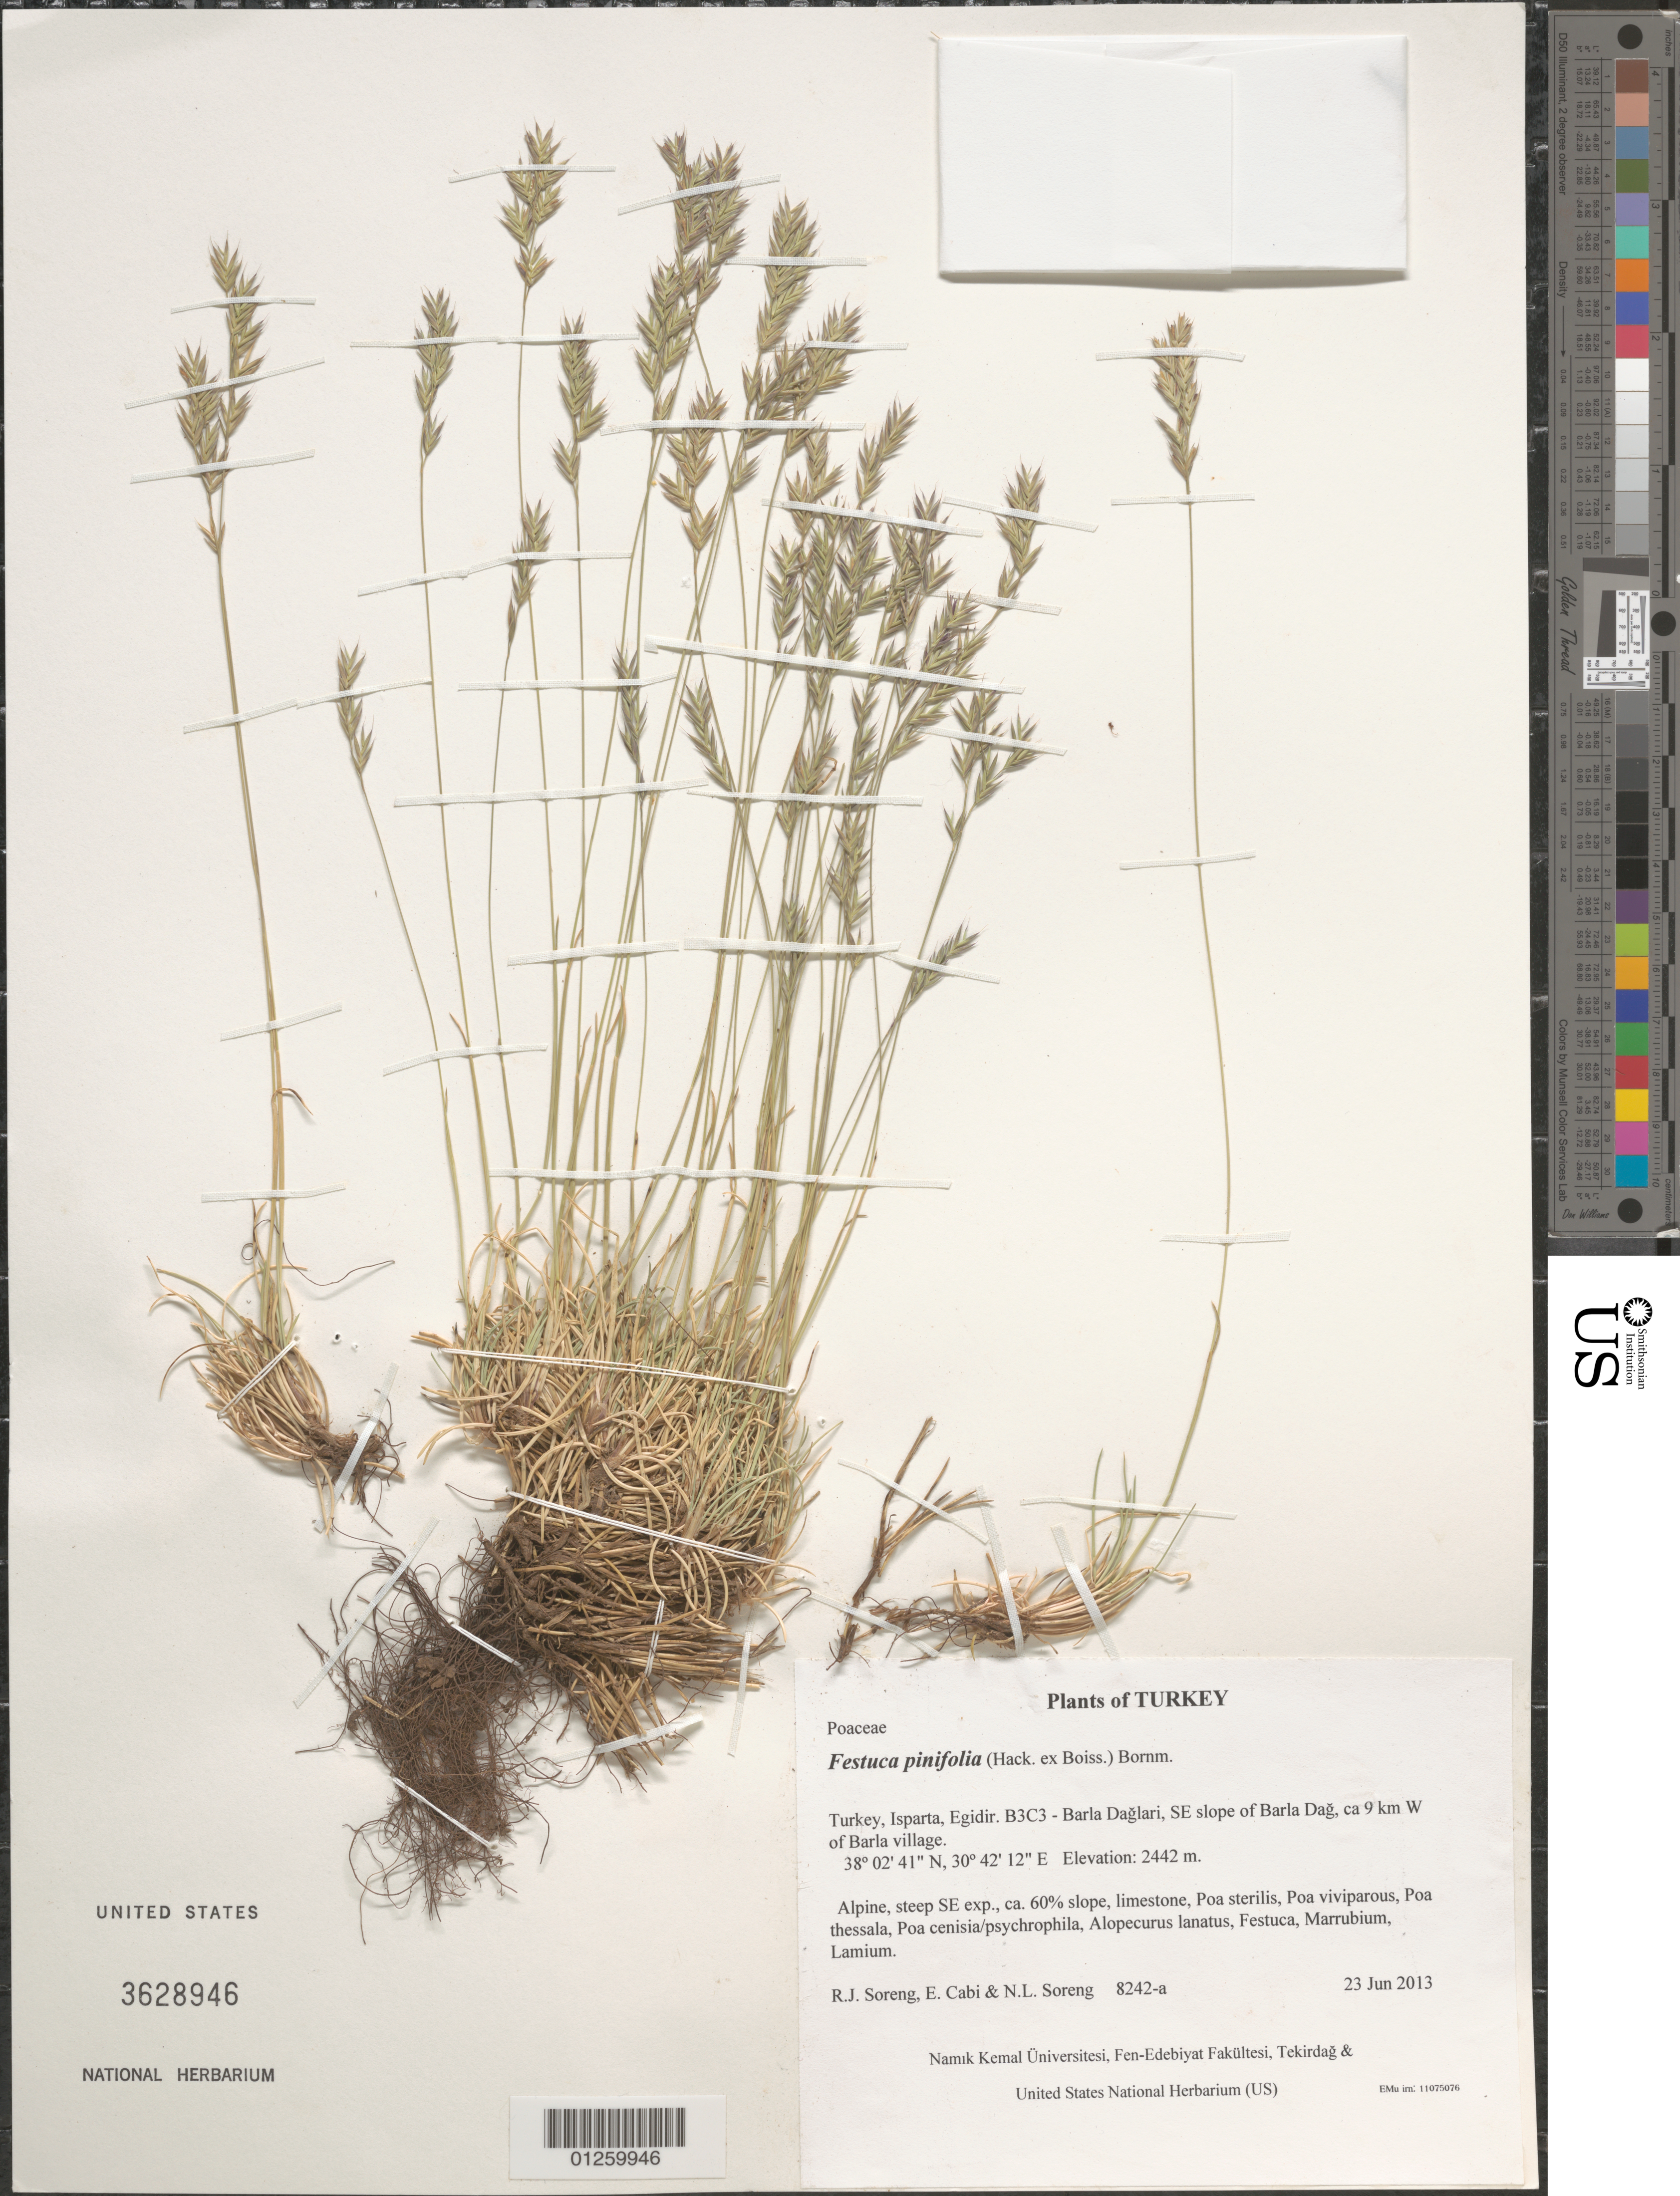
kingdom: Plantae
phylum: Tracheophyta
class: Liliopsida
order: Poales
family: Poaceae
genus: Festuca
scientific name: Festuca pinifolia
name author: (Hack. ex Boiss.) Bornm.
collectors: R. J. Soreng, E. Cabi & N. L. Soreng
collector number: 8242-a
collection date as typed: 2013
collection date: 2013-06-23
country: Turkey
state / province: Isparta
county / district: Egidir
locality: B3C3 - Barla Daglari, SE slope of Barla Dag, ca 9 km W of Barla village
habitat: Alpine, steep SE exp., ca. 60% slope, limestone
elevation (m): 2442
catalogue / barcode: US 3628946